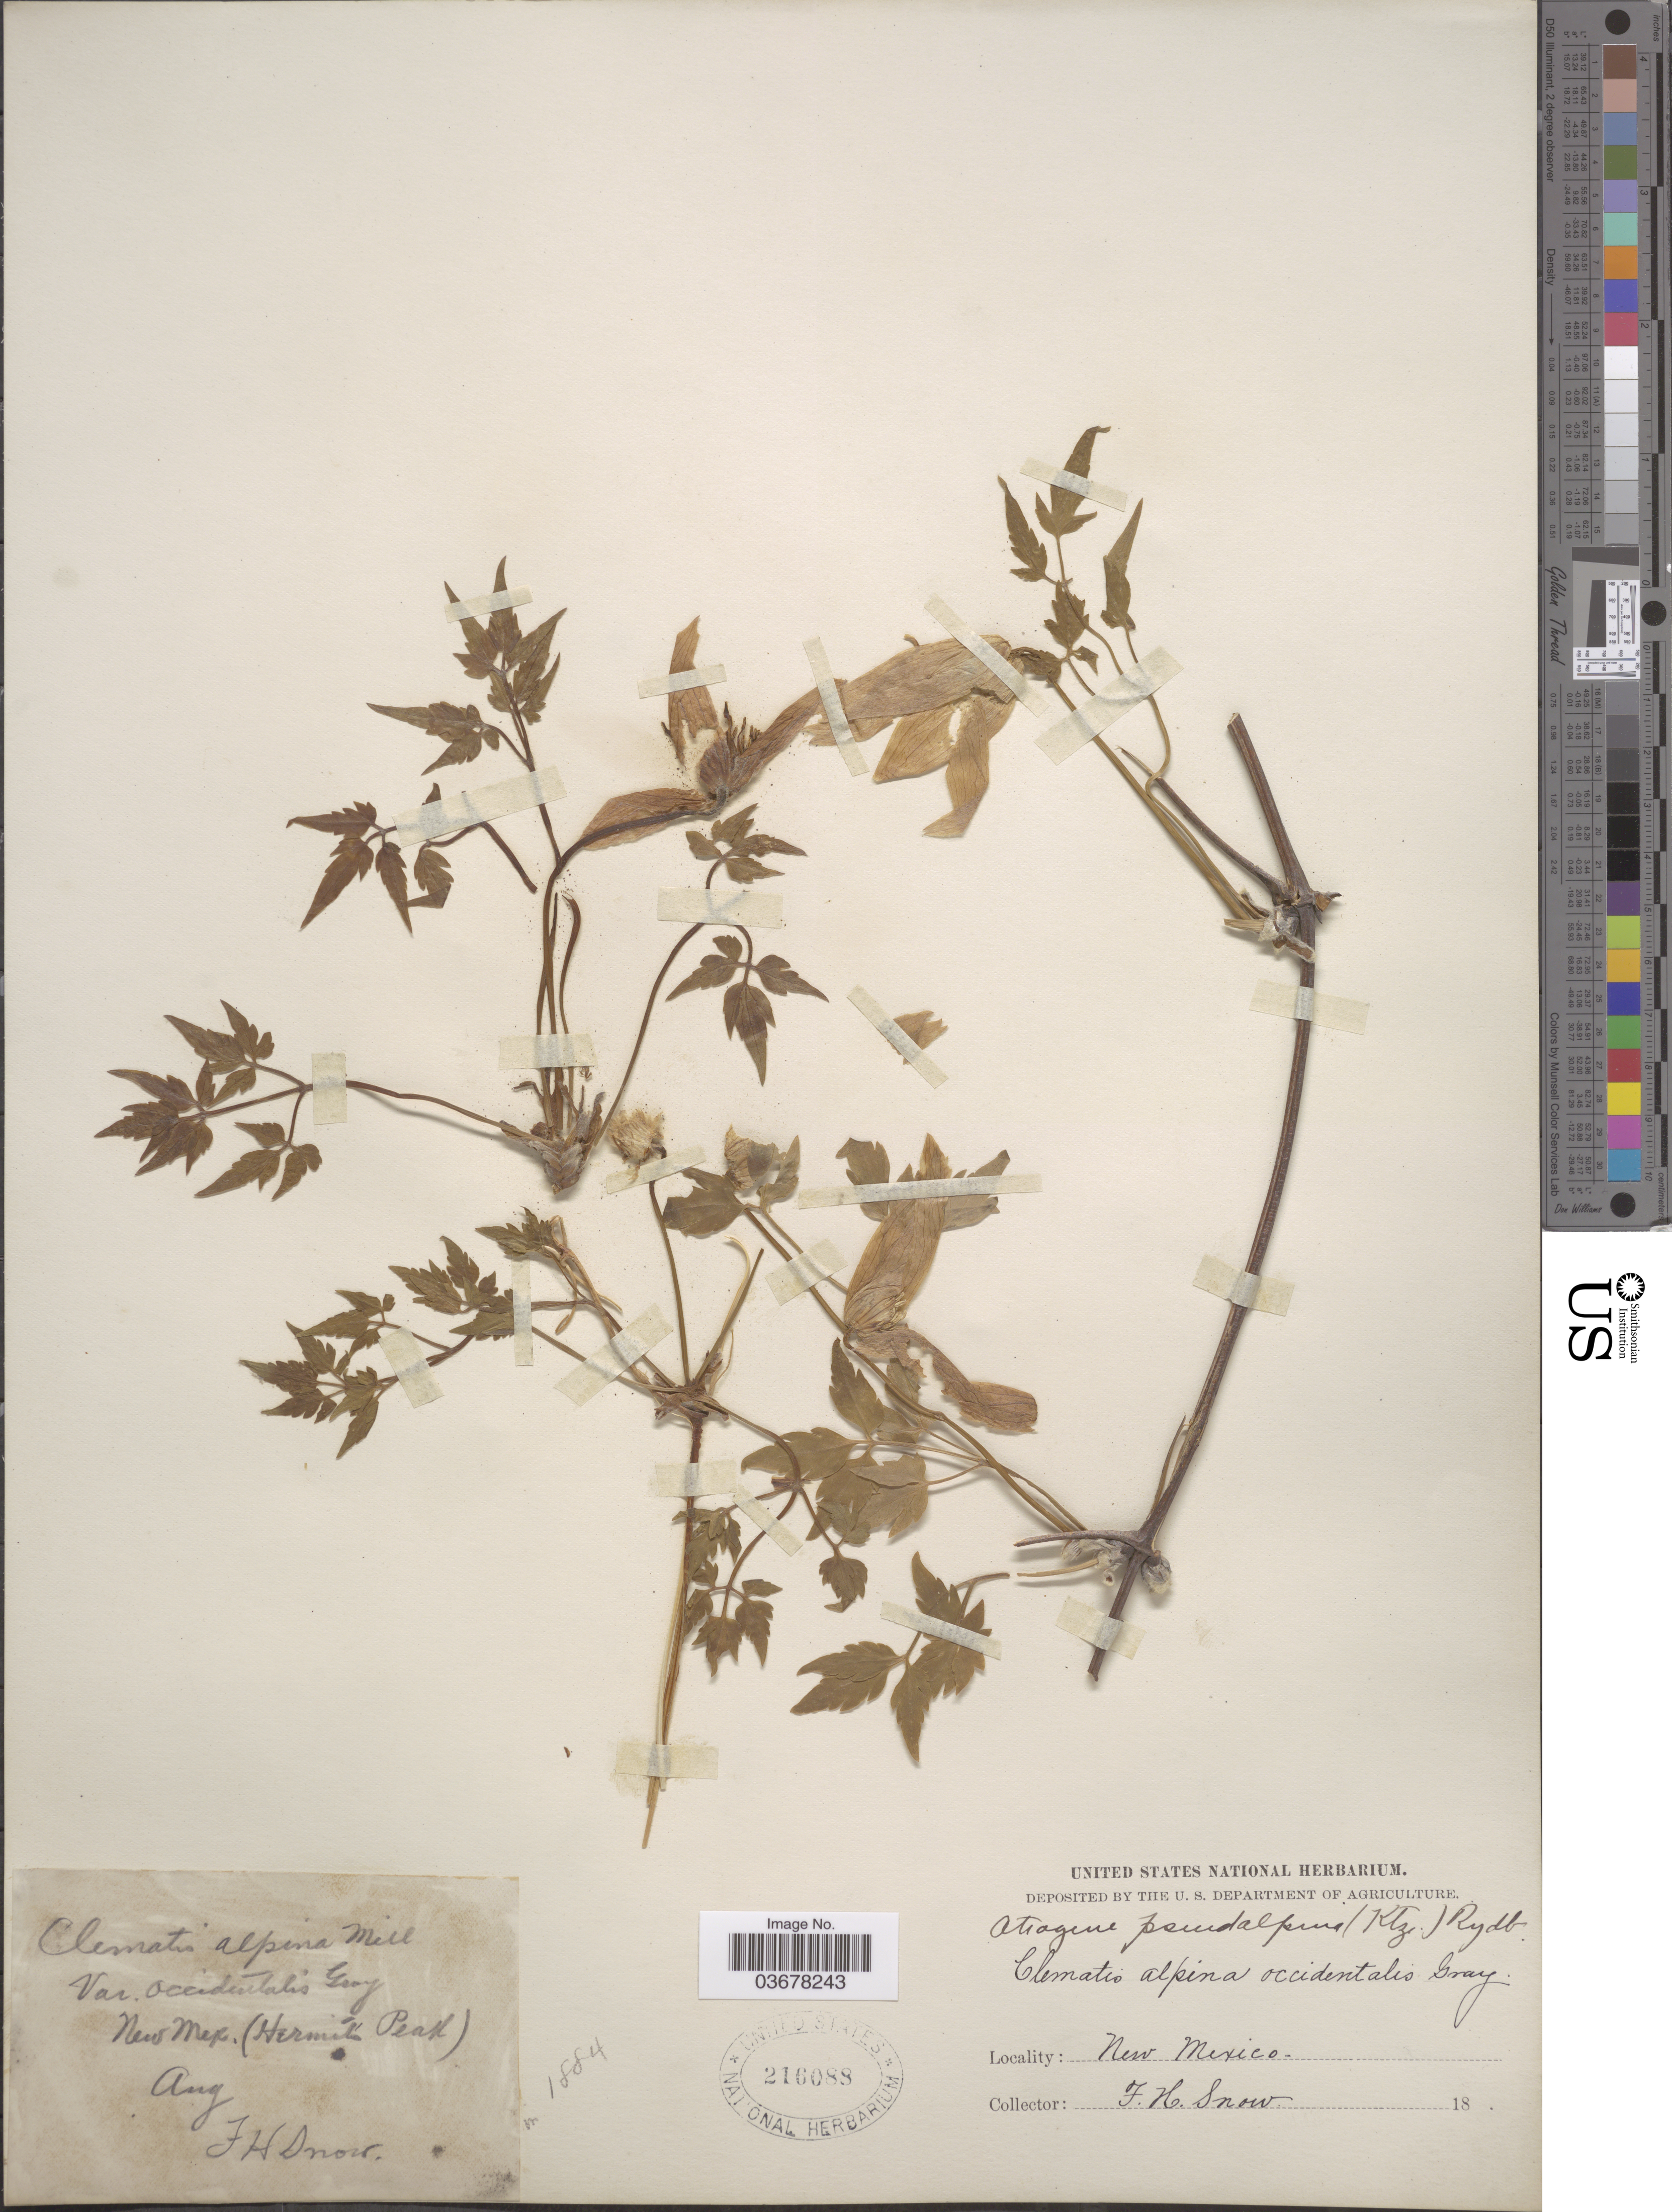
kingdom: Plantae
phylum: Tracheophyta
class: Magnoliopsida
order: Ranunculales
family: Ranunculaceae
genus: Clematis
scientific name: Clematis columbiana var. columbiana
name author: (Nutt.) Torr. & A. Gray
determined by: Strong, M. T., (US), Smithsonian Institution - National Museum of Natural History (UNITED STATES)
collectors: F. H. Snow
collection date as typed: Aug 18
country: United States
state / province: New Mexico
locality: (Hermit's Peak).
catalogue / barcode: US 216088